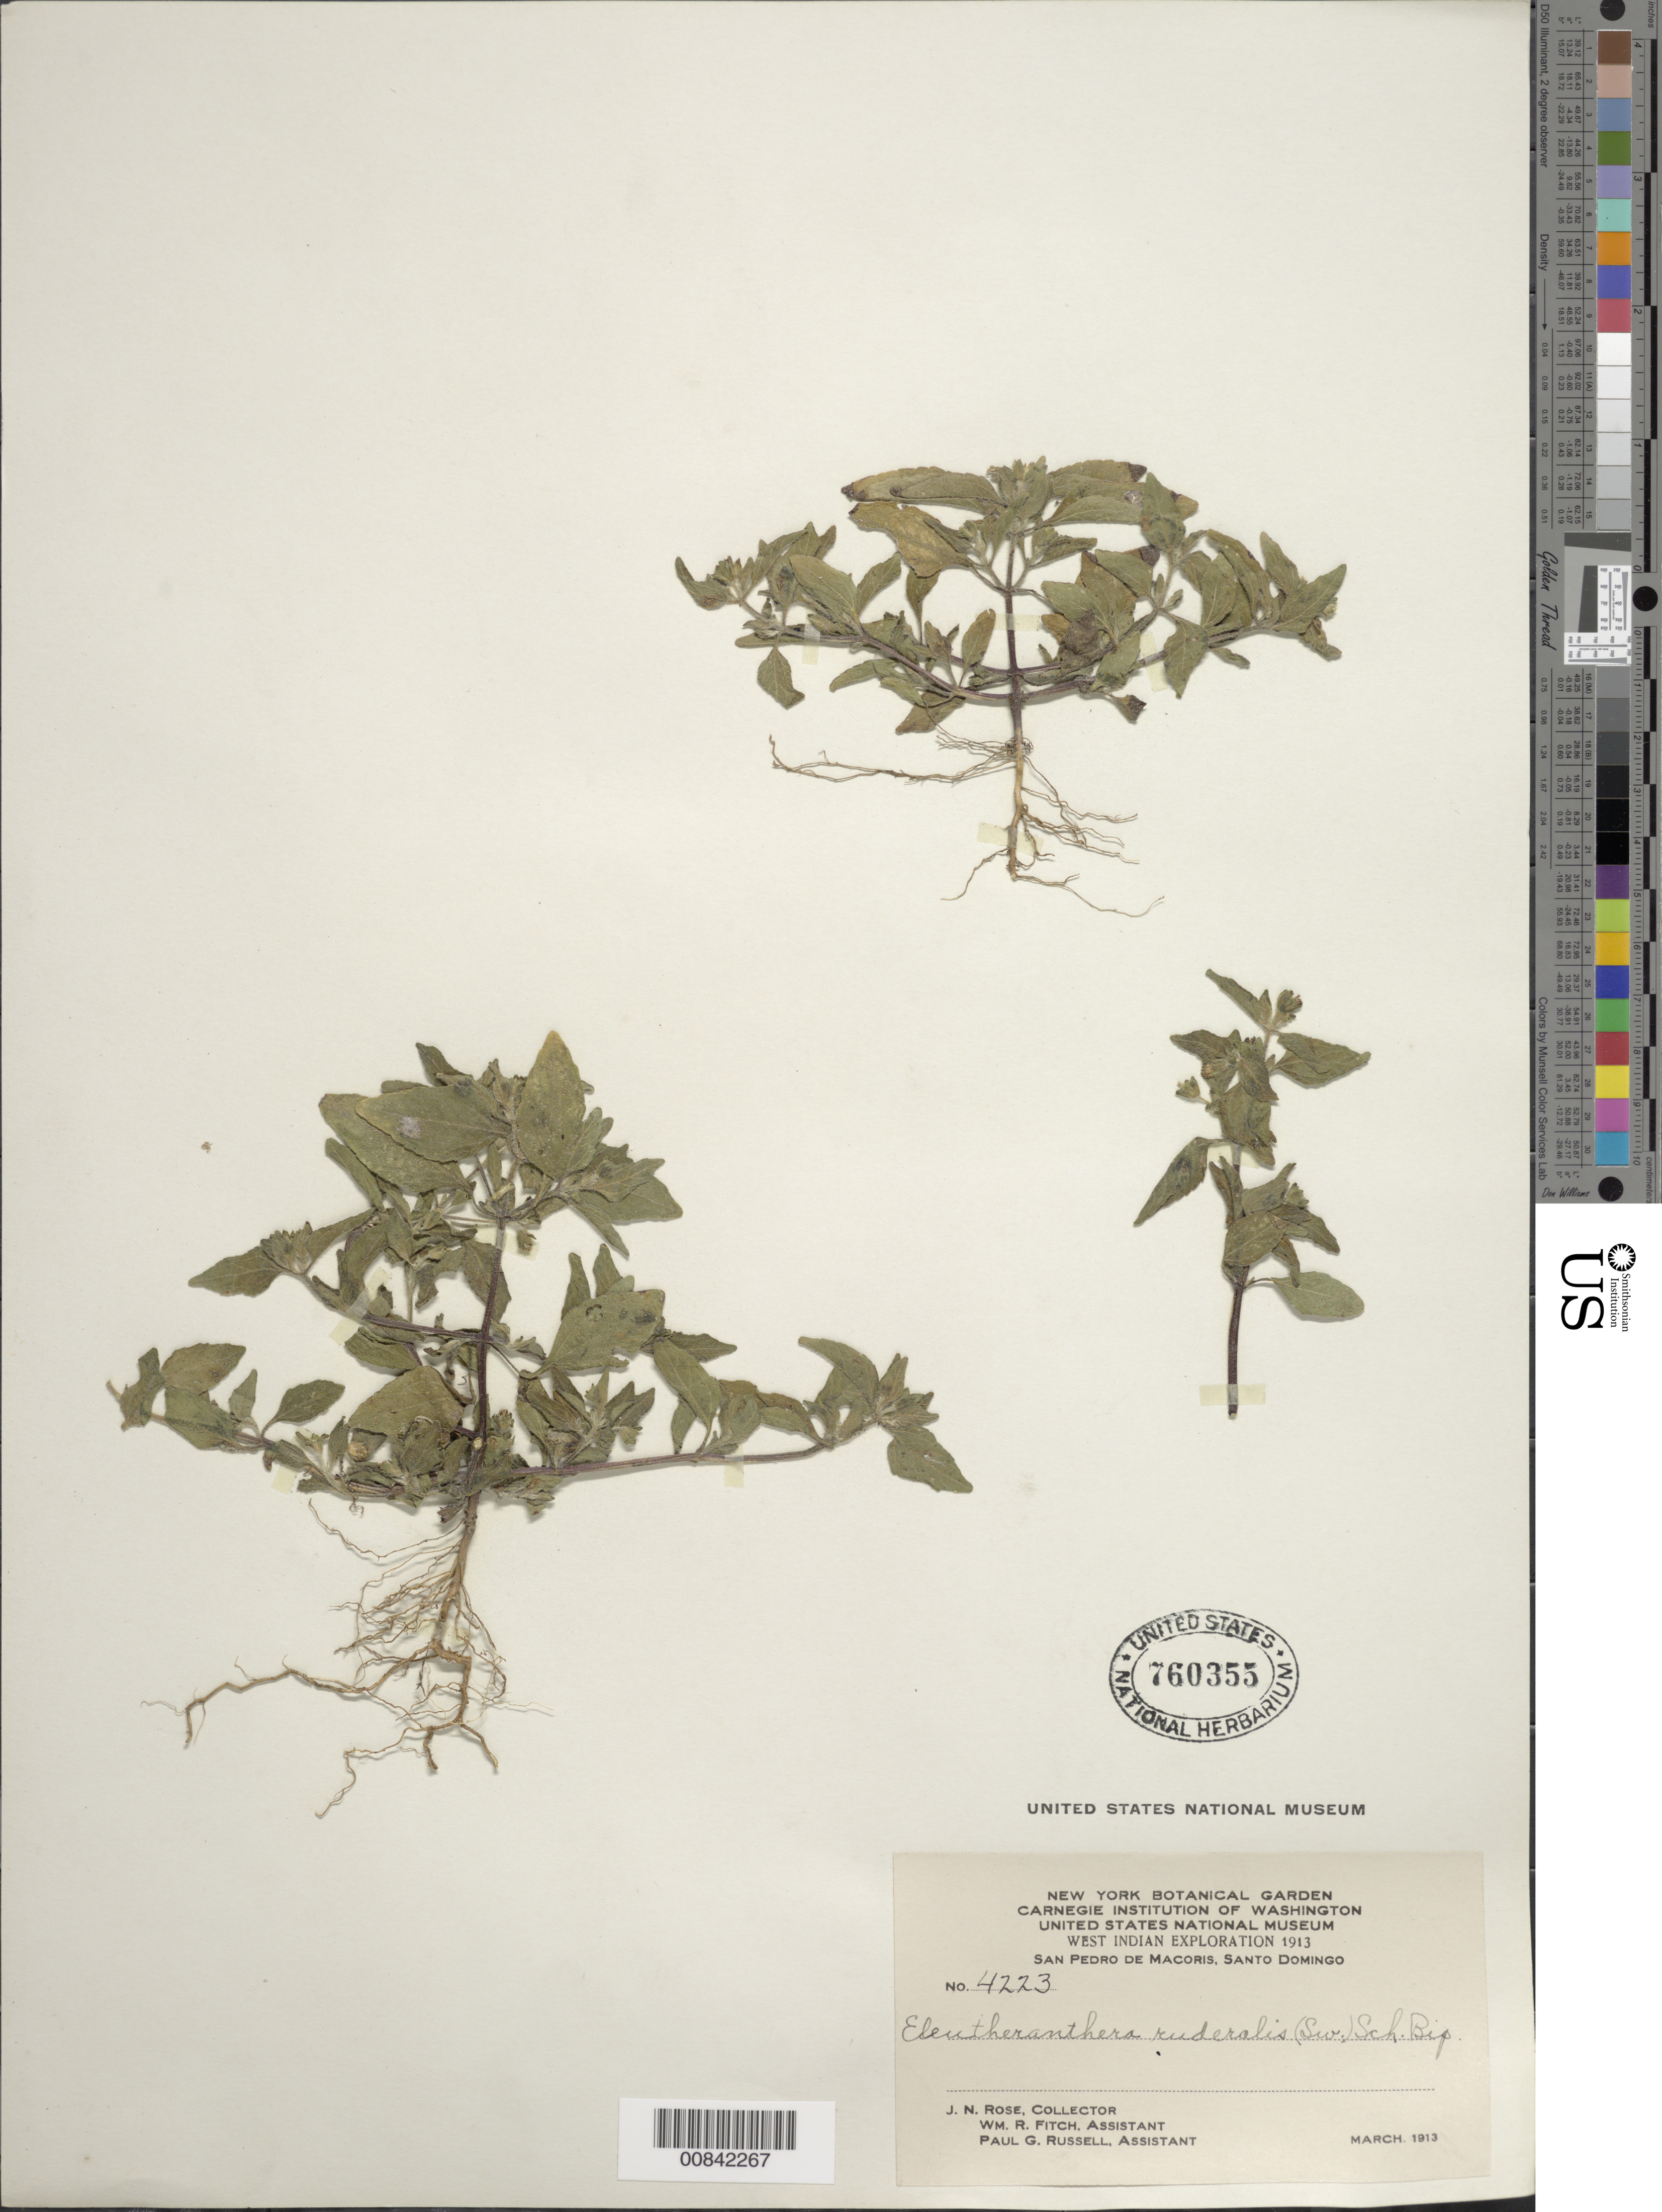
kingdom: Plantae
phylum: Tracheophyta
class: Magnoliopsida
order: Asterales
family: Asteraceae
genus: Eleutheranthera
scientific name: Eleutheranthera ruderalis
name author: (Sw.) Sch. Bip.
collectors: J. N. Rose, W. R. Fitch & P. G. Russell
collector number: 4223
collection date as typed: Mar 1913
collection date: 1913-03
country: Dominican Republic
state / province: San Pedro de Macoris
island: Hispaniola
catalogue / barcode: US 760355-2